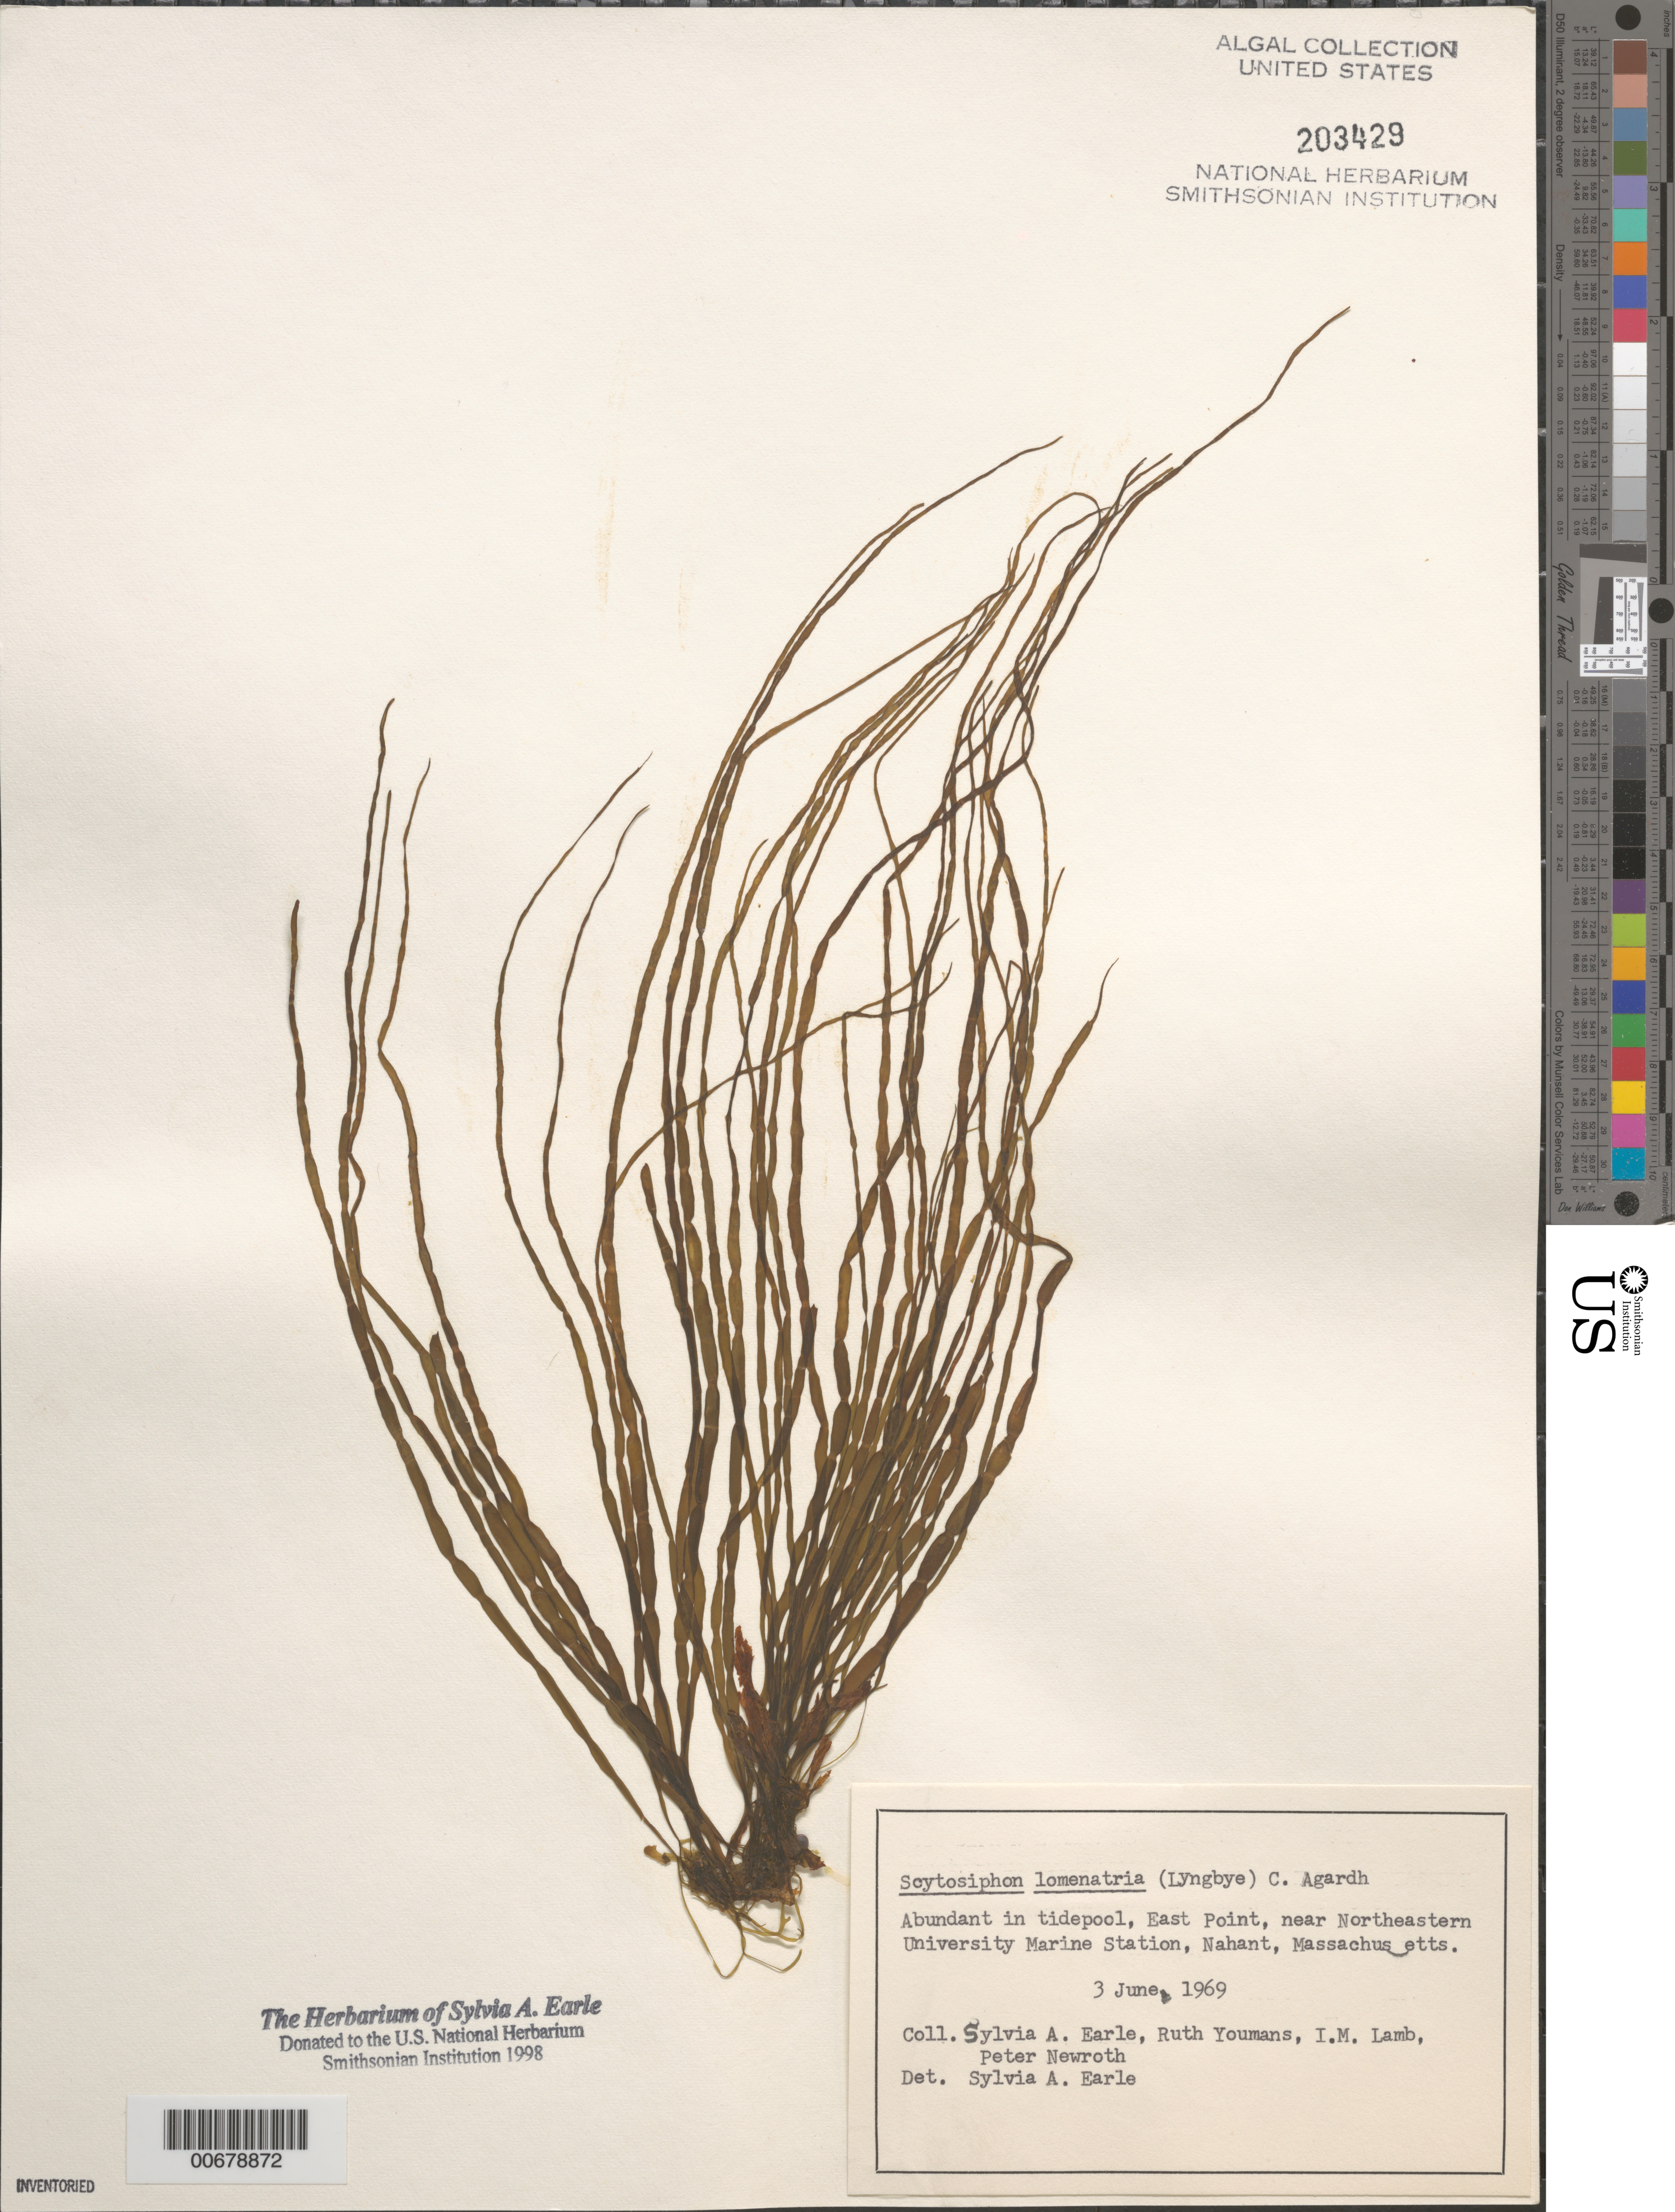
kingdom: Chromista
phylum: Ochrophyta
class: Phaeophyceae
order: Scytosiphonales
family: Scytosiphonaceae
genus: Scytosiphon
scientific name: Scytosiphon lomentaria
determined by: Earle, S. A.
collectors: S. A. Earle, R. Youmans, I. M. Lamb & P. R. Newroth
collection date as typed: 03 Jun 1969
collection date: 1969-06-03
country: United States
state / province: Massachusetts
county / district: Essex County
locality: East Point, Nahant, near Northeastern University marine station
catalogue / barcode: US 203429